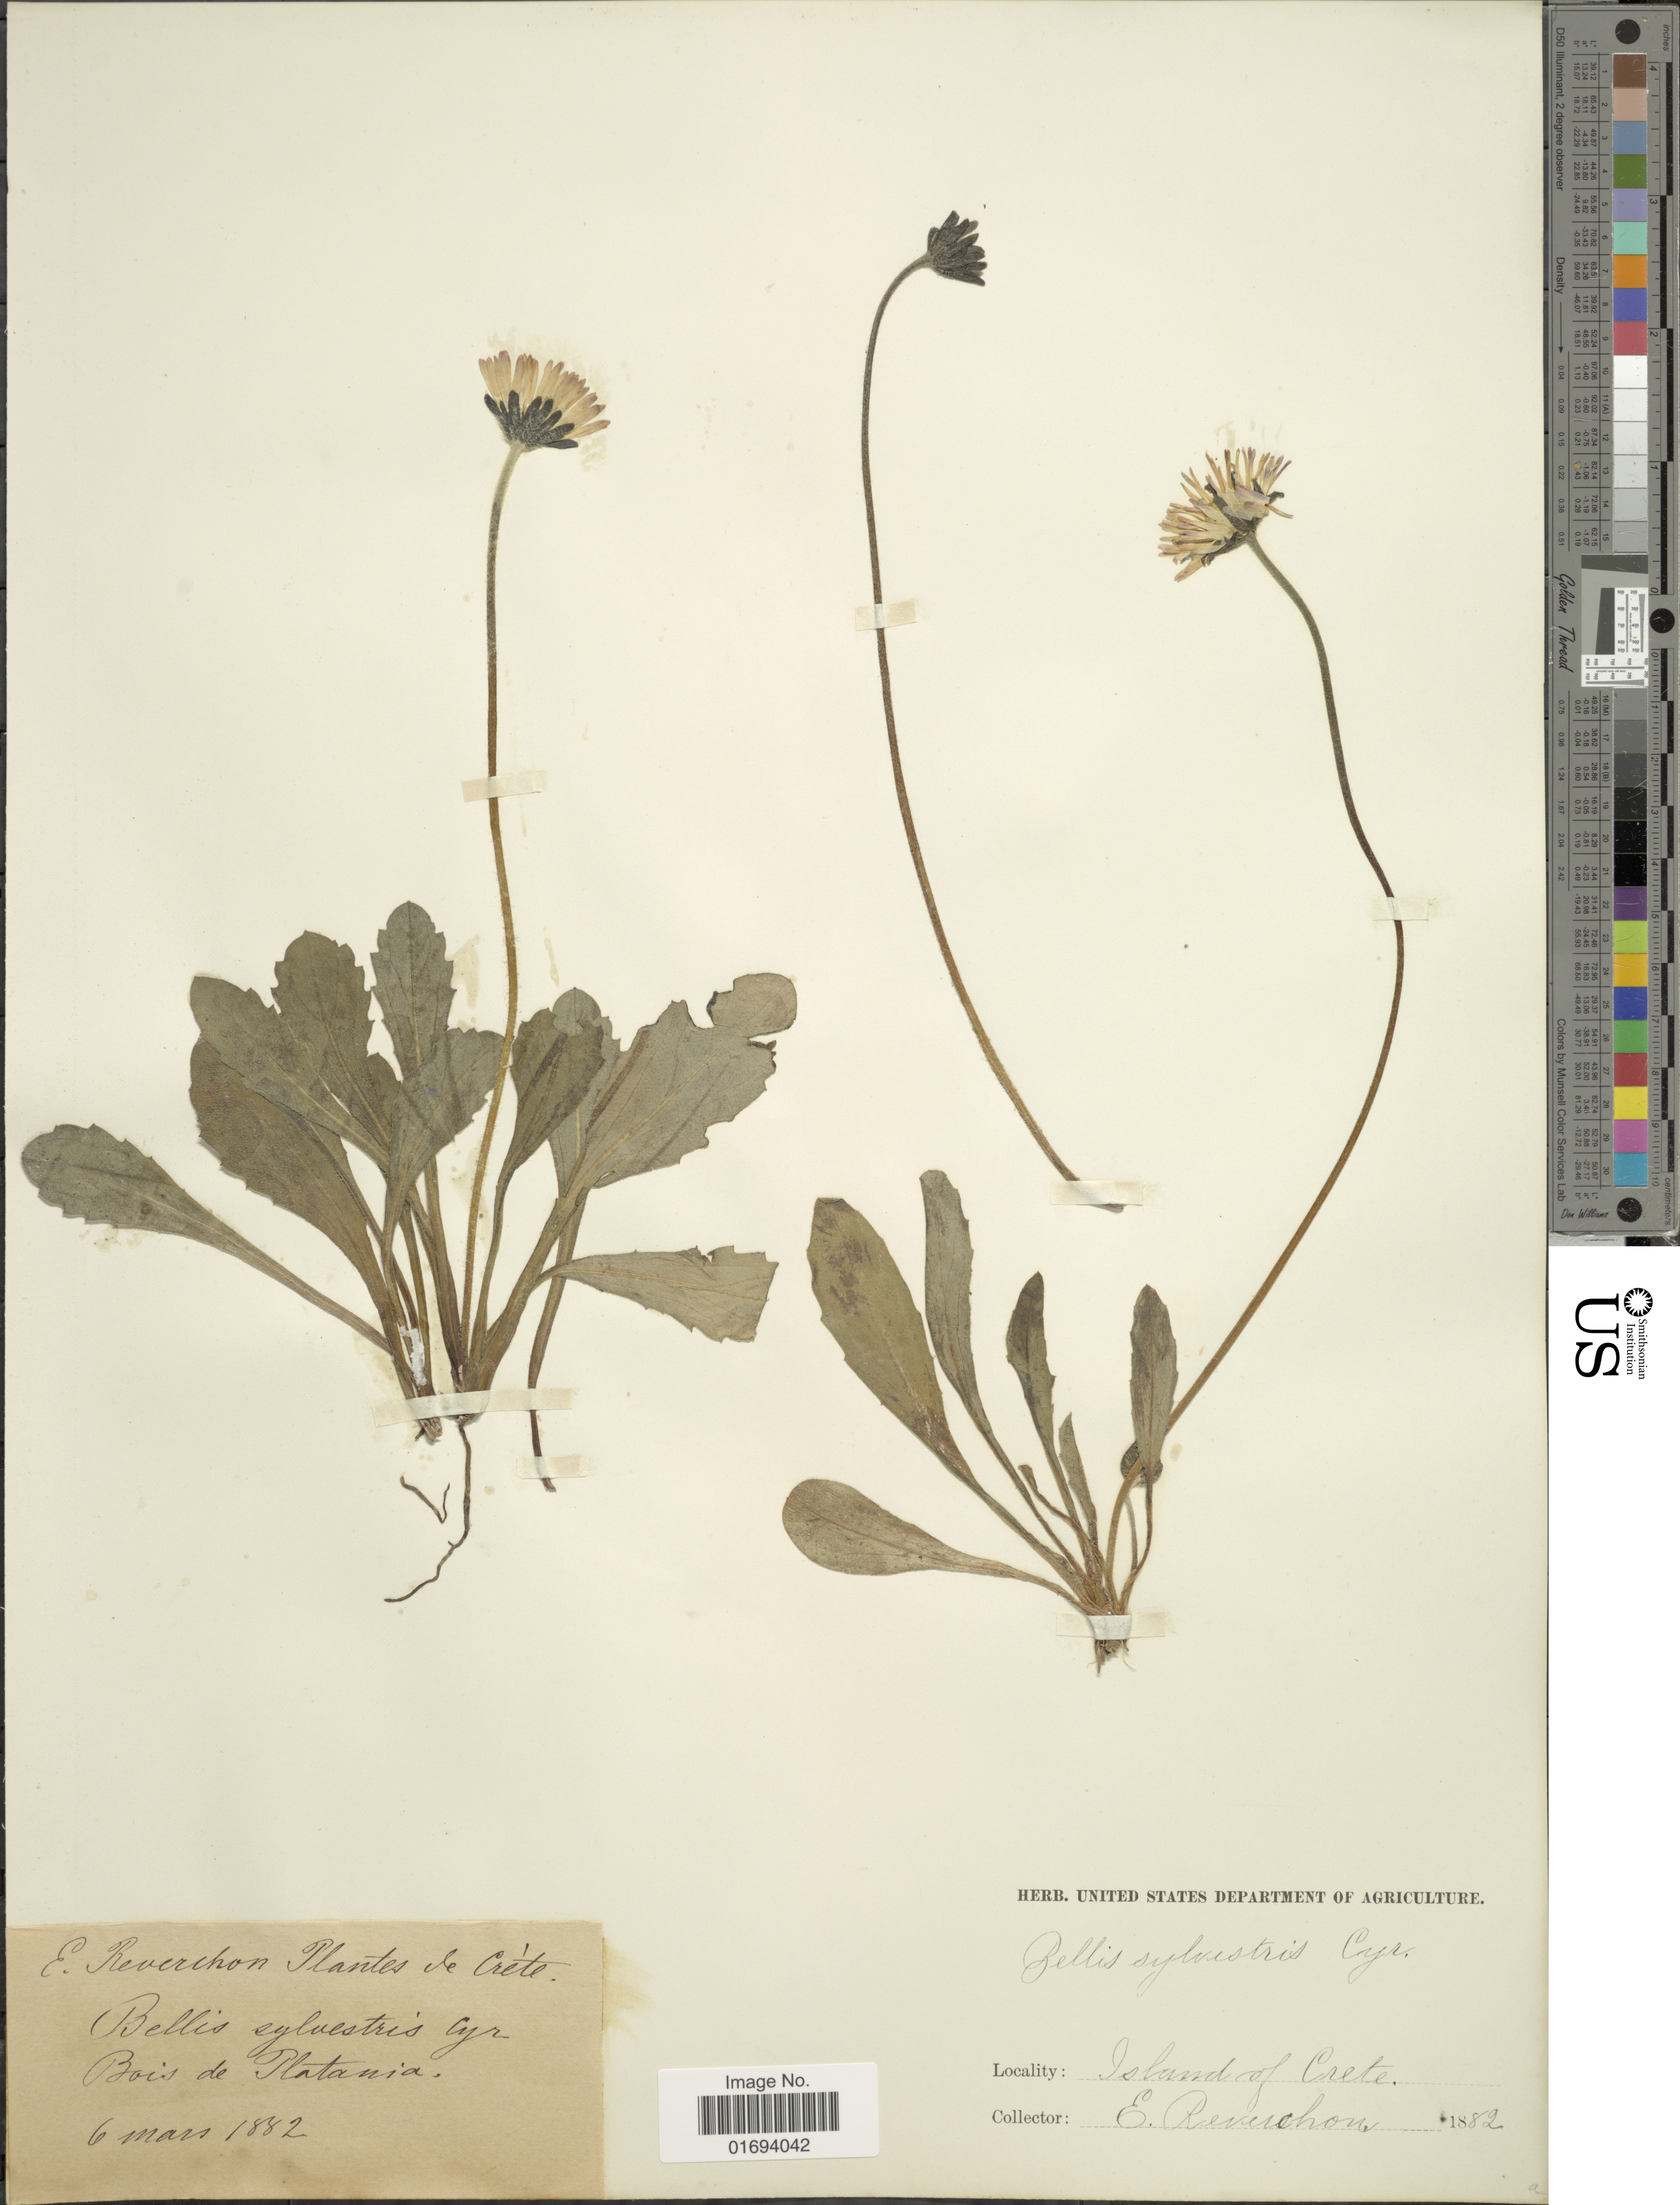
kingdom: Plantae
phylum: Tracheophyta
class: Magnoliopsida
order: Asterales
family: Asteraceae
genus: Bellis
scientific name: Bellis sylvestris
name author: Cirillo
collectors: E. Reverchon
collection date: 1882-03-06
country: Greece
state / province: Crete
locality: Bois de Platania [woods of Platanias]